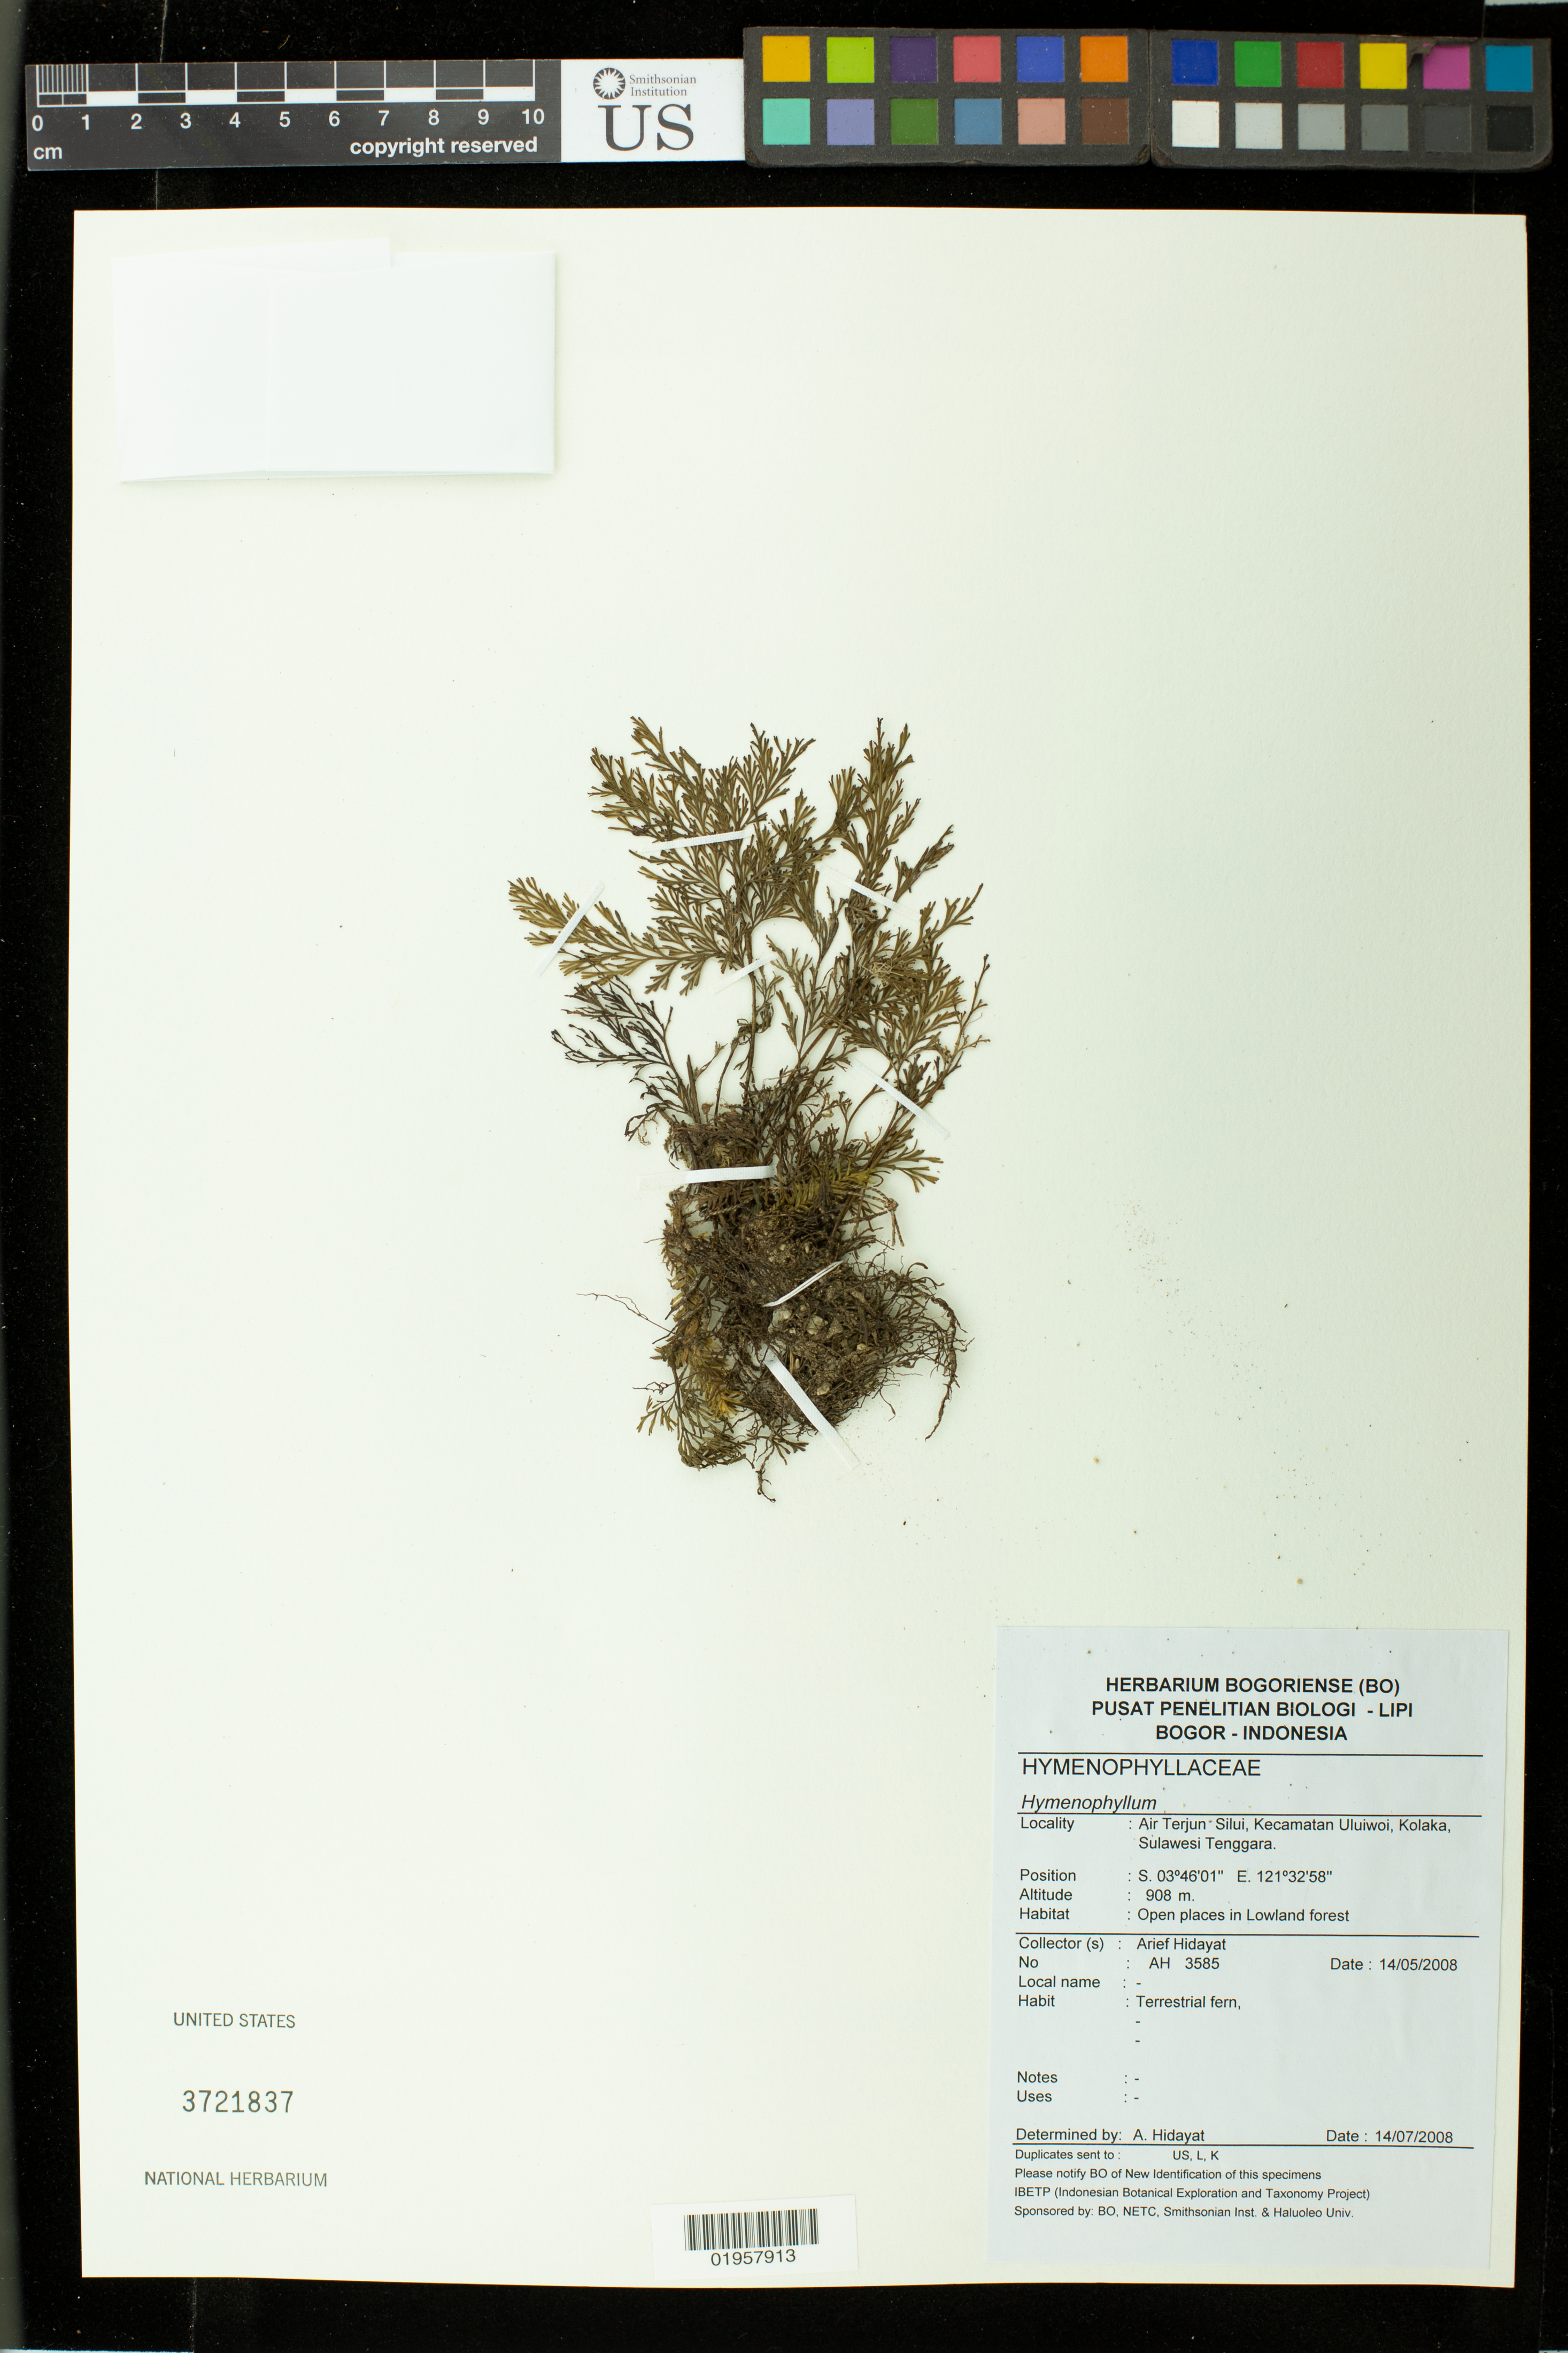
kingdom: Plantae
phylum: Tracheophyta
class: Polypodiopsida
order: Hymenophyllales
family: Hymenophyllaceae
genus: Hymenophyllum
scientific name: Hymenophyllum sp.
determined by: Hidayat, Arief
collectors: A. Hidayat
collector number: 3585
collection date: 2008-05-14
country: Indonesia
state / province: Sulawesi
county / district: Sulawesi Tenggara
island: Sulawesi Island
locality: Sulawesi Tenggara [South-East Sulawesi]. Air Terjun Silui, Kecamatan Uluiwoi, Kolaka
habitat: Open places in lowland forest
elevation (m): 908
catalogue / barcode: US 3721837